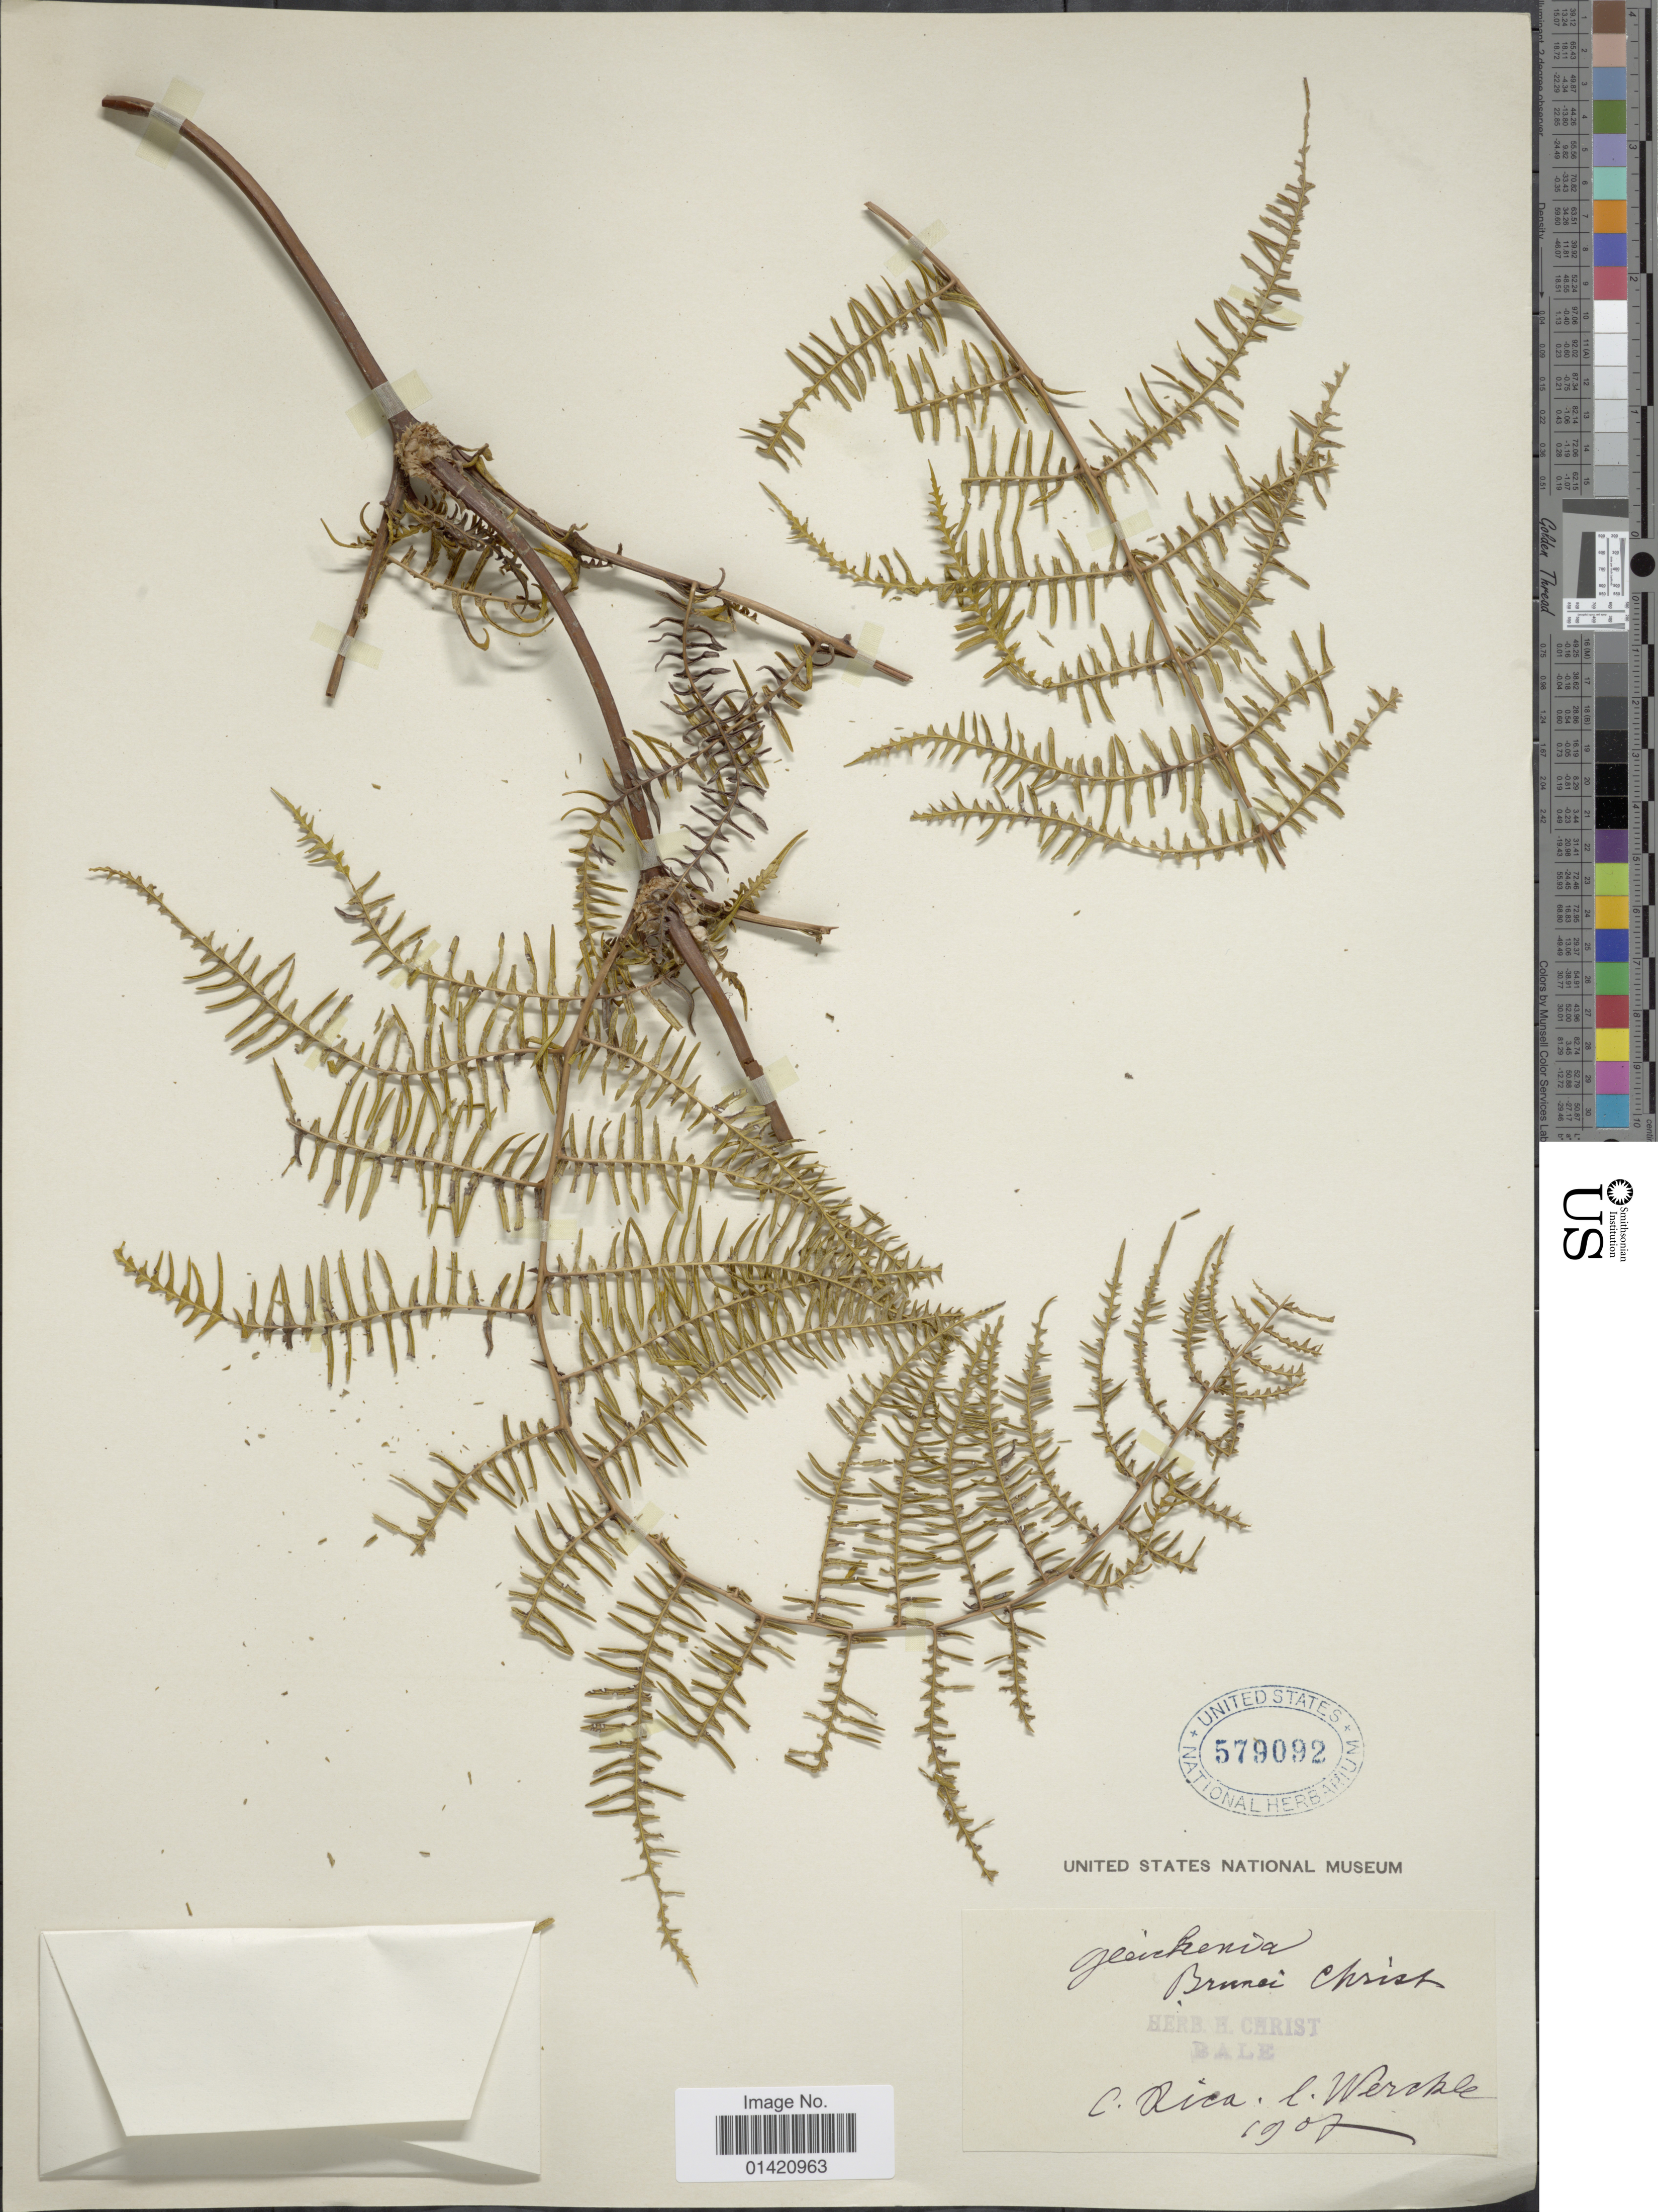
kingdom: Plantae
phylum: Tracheophyta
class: Polypodiopsida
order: Gleicheniales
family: Gleicheniaceae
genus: Diplopterygium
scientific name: Diplopterygium bancroftii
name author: (Hook.) A.R. Sm.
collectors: Wercklé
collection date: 1907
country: Costa Rica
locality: C. Rica.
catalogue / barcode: US 579092